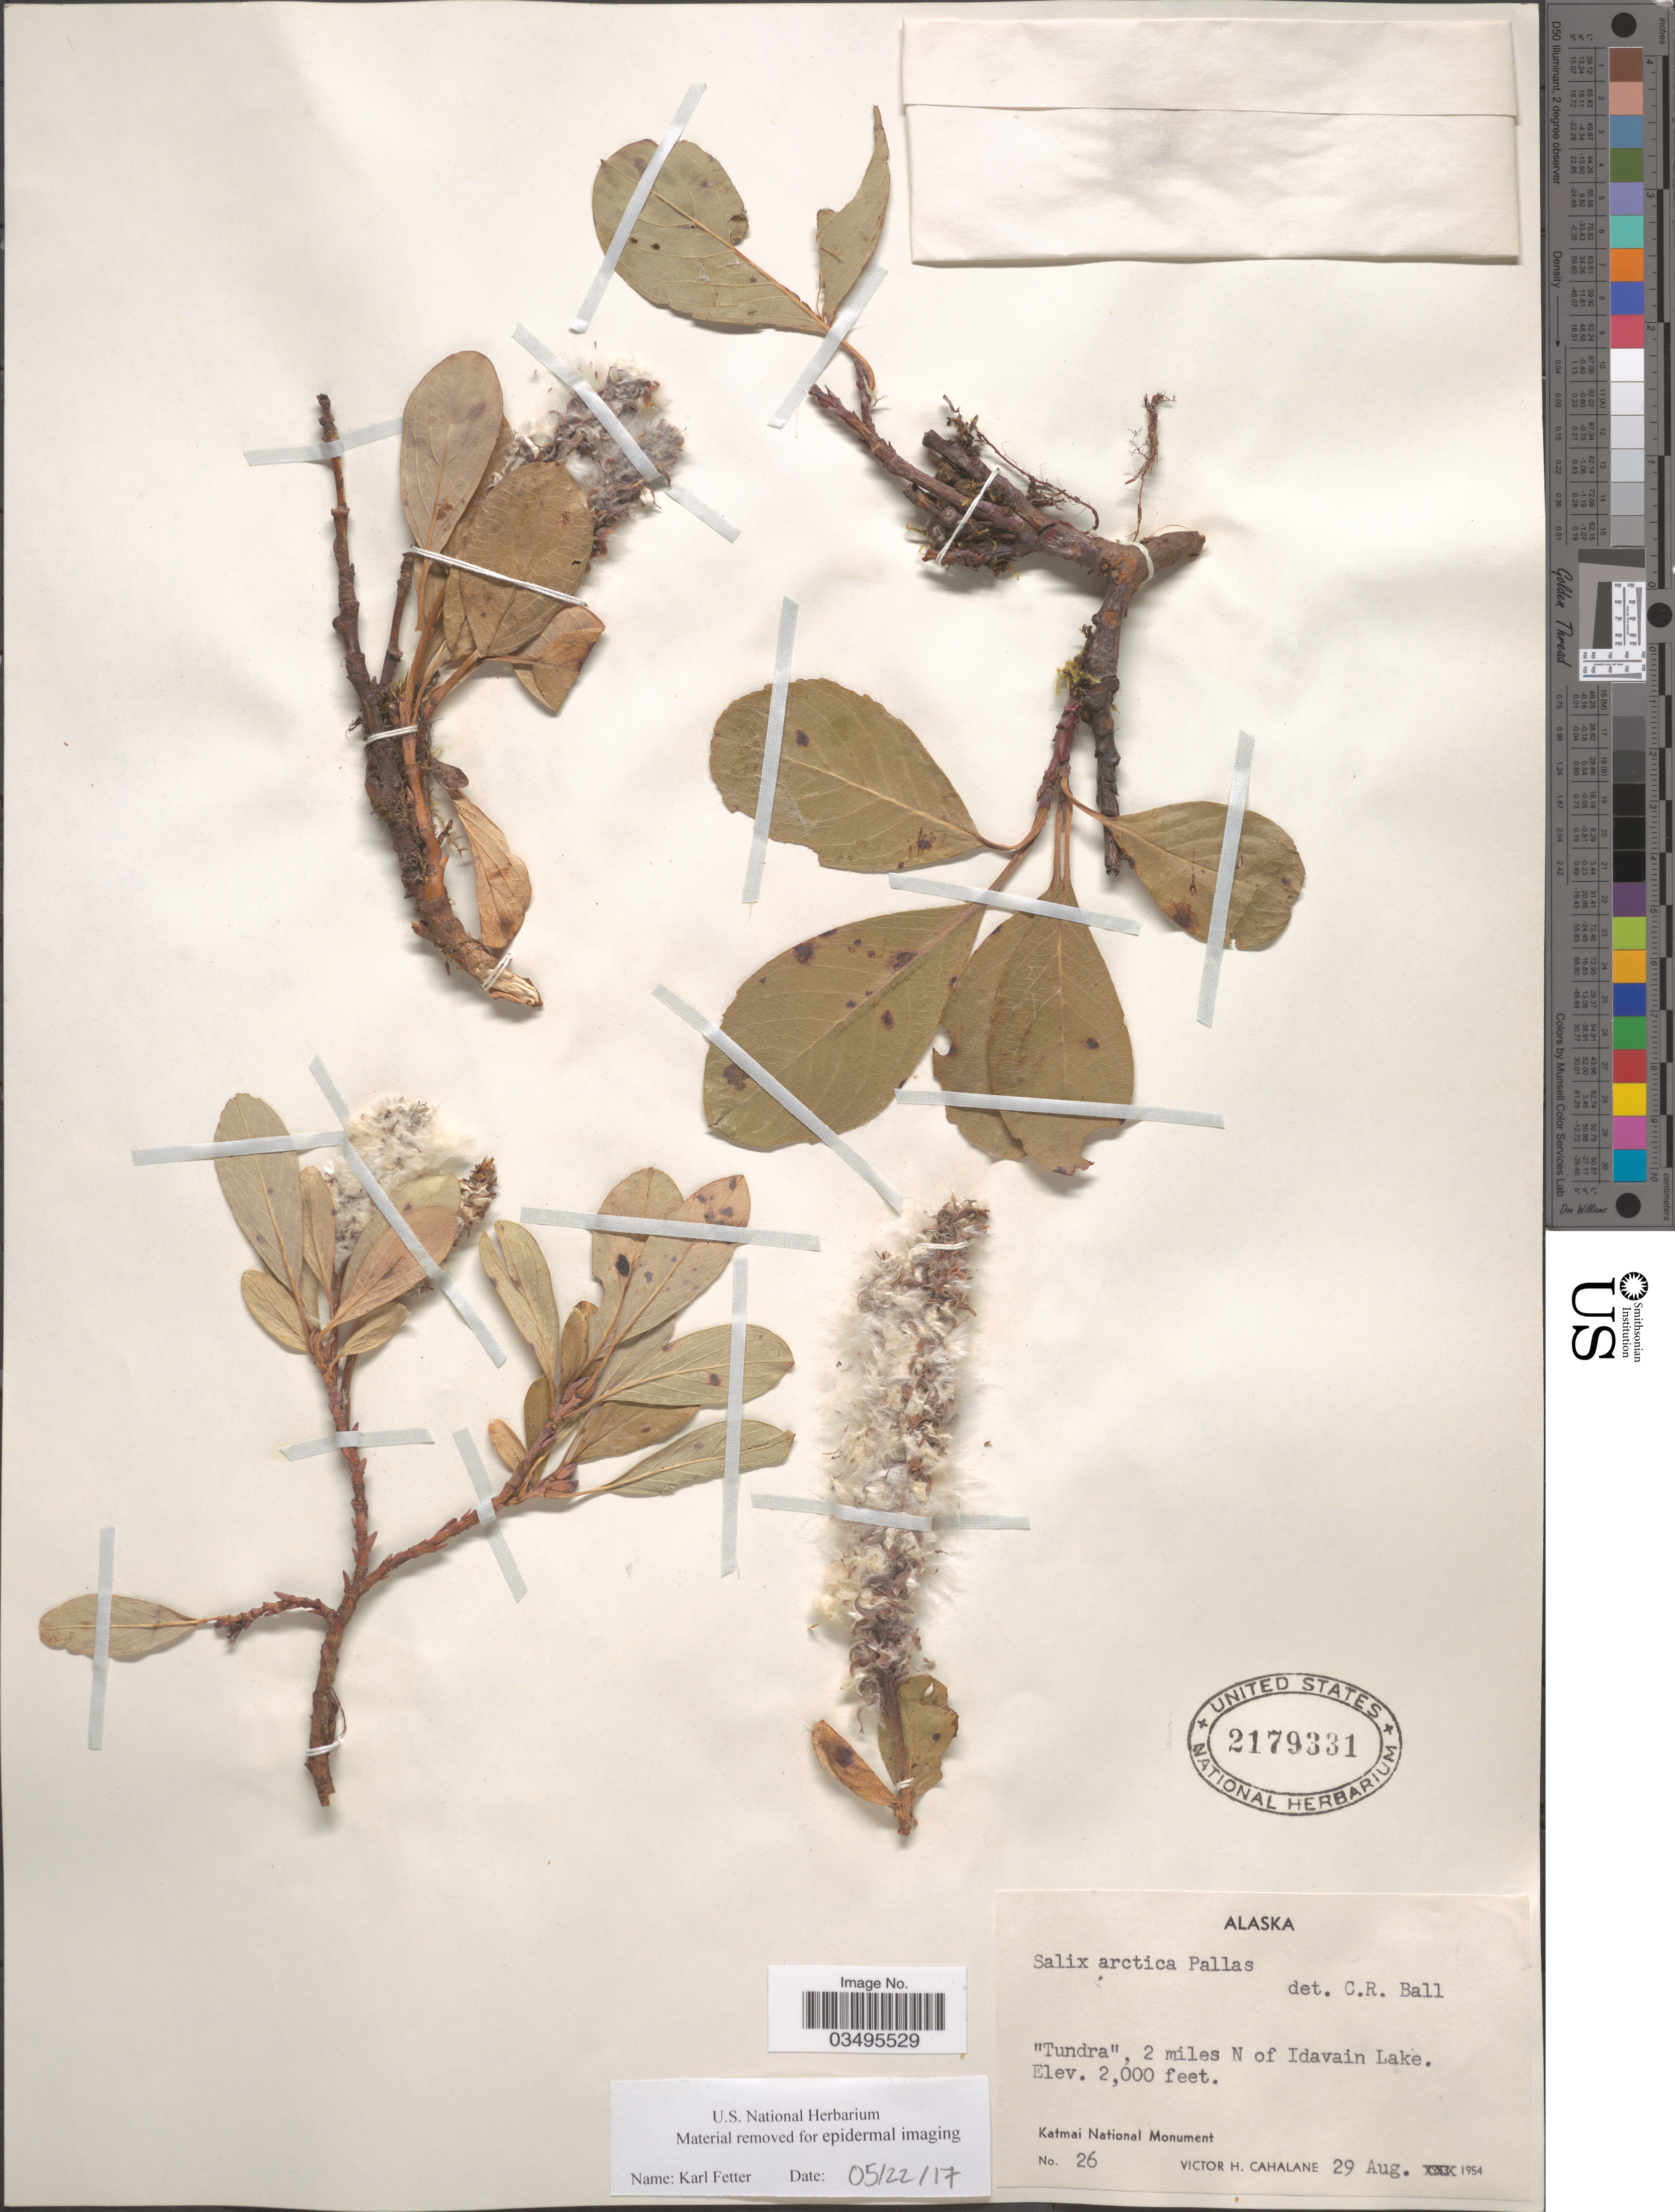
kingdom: Plantae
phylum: Tracheophyta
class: Magnoliopsida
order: Malpighiales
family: Salicaceae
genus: Salix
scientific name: Salix arctica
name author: Pall.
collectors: V. Cahalane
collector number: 26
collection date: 1954-08-29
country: United States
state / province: Alaska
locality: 2 miles N of Idavain Lake. Katmai National Monument.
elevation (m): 610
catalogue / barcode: US 2179331